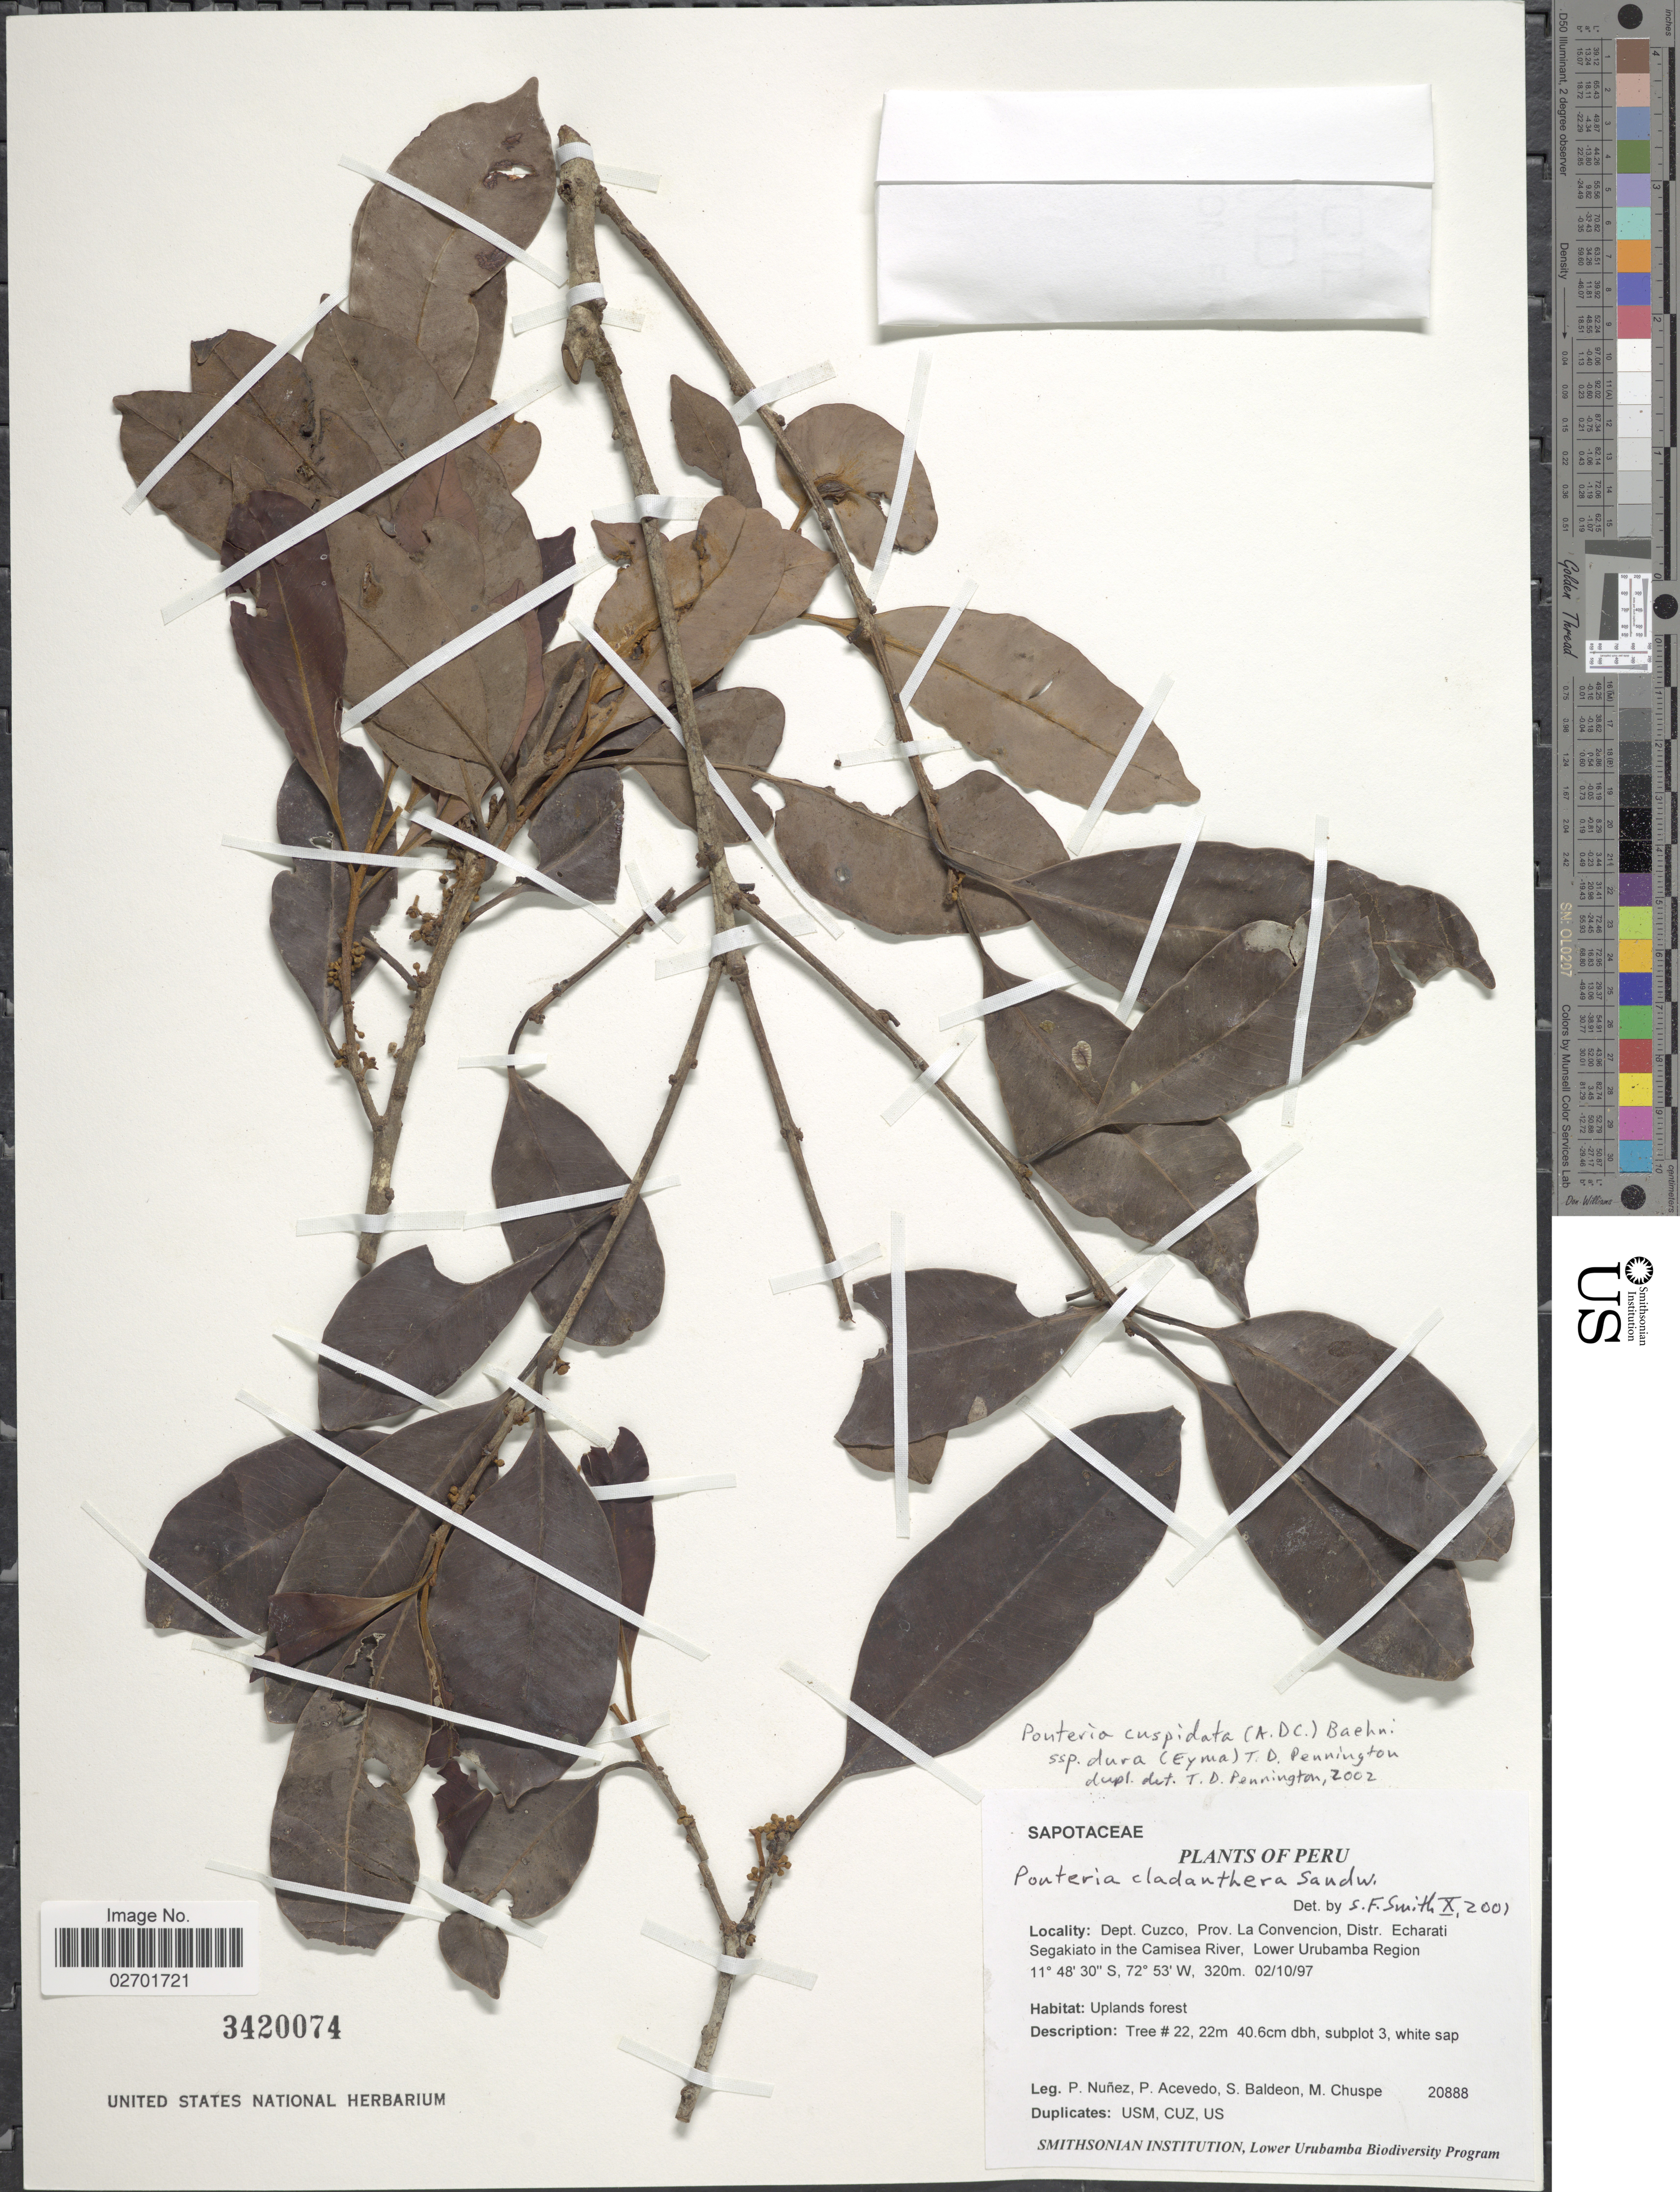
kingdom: Plantae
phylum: Tracheophyta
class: Magnoliopsida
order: Ericales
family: Sapotaceae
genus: Pouteria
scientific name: Pouteria cuspidata subsp. dura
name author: (Eyma) T.D. Penn.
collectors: P. Nuñez V., P. Acevedo-Rodr., S. Baldeon & M. Chuspe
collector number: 20888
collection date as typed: Transcribed d/m/y: 2/10/97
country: Peru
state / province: Cusco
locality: Dept. Cuzco, Prov. La Convencion, Distr. Echarati Segakiato in the Camisea River, Lower Urubamba region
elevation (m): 320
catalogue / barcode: US 3420074